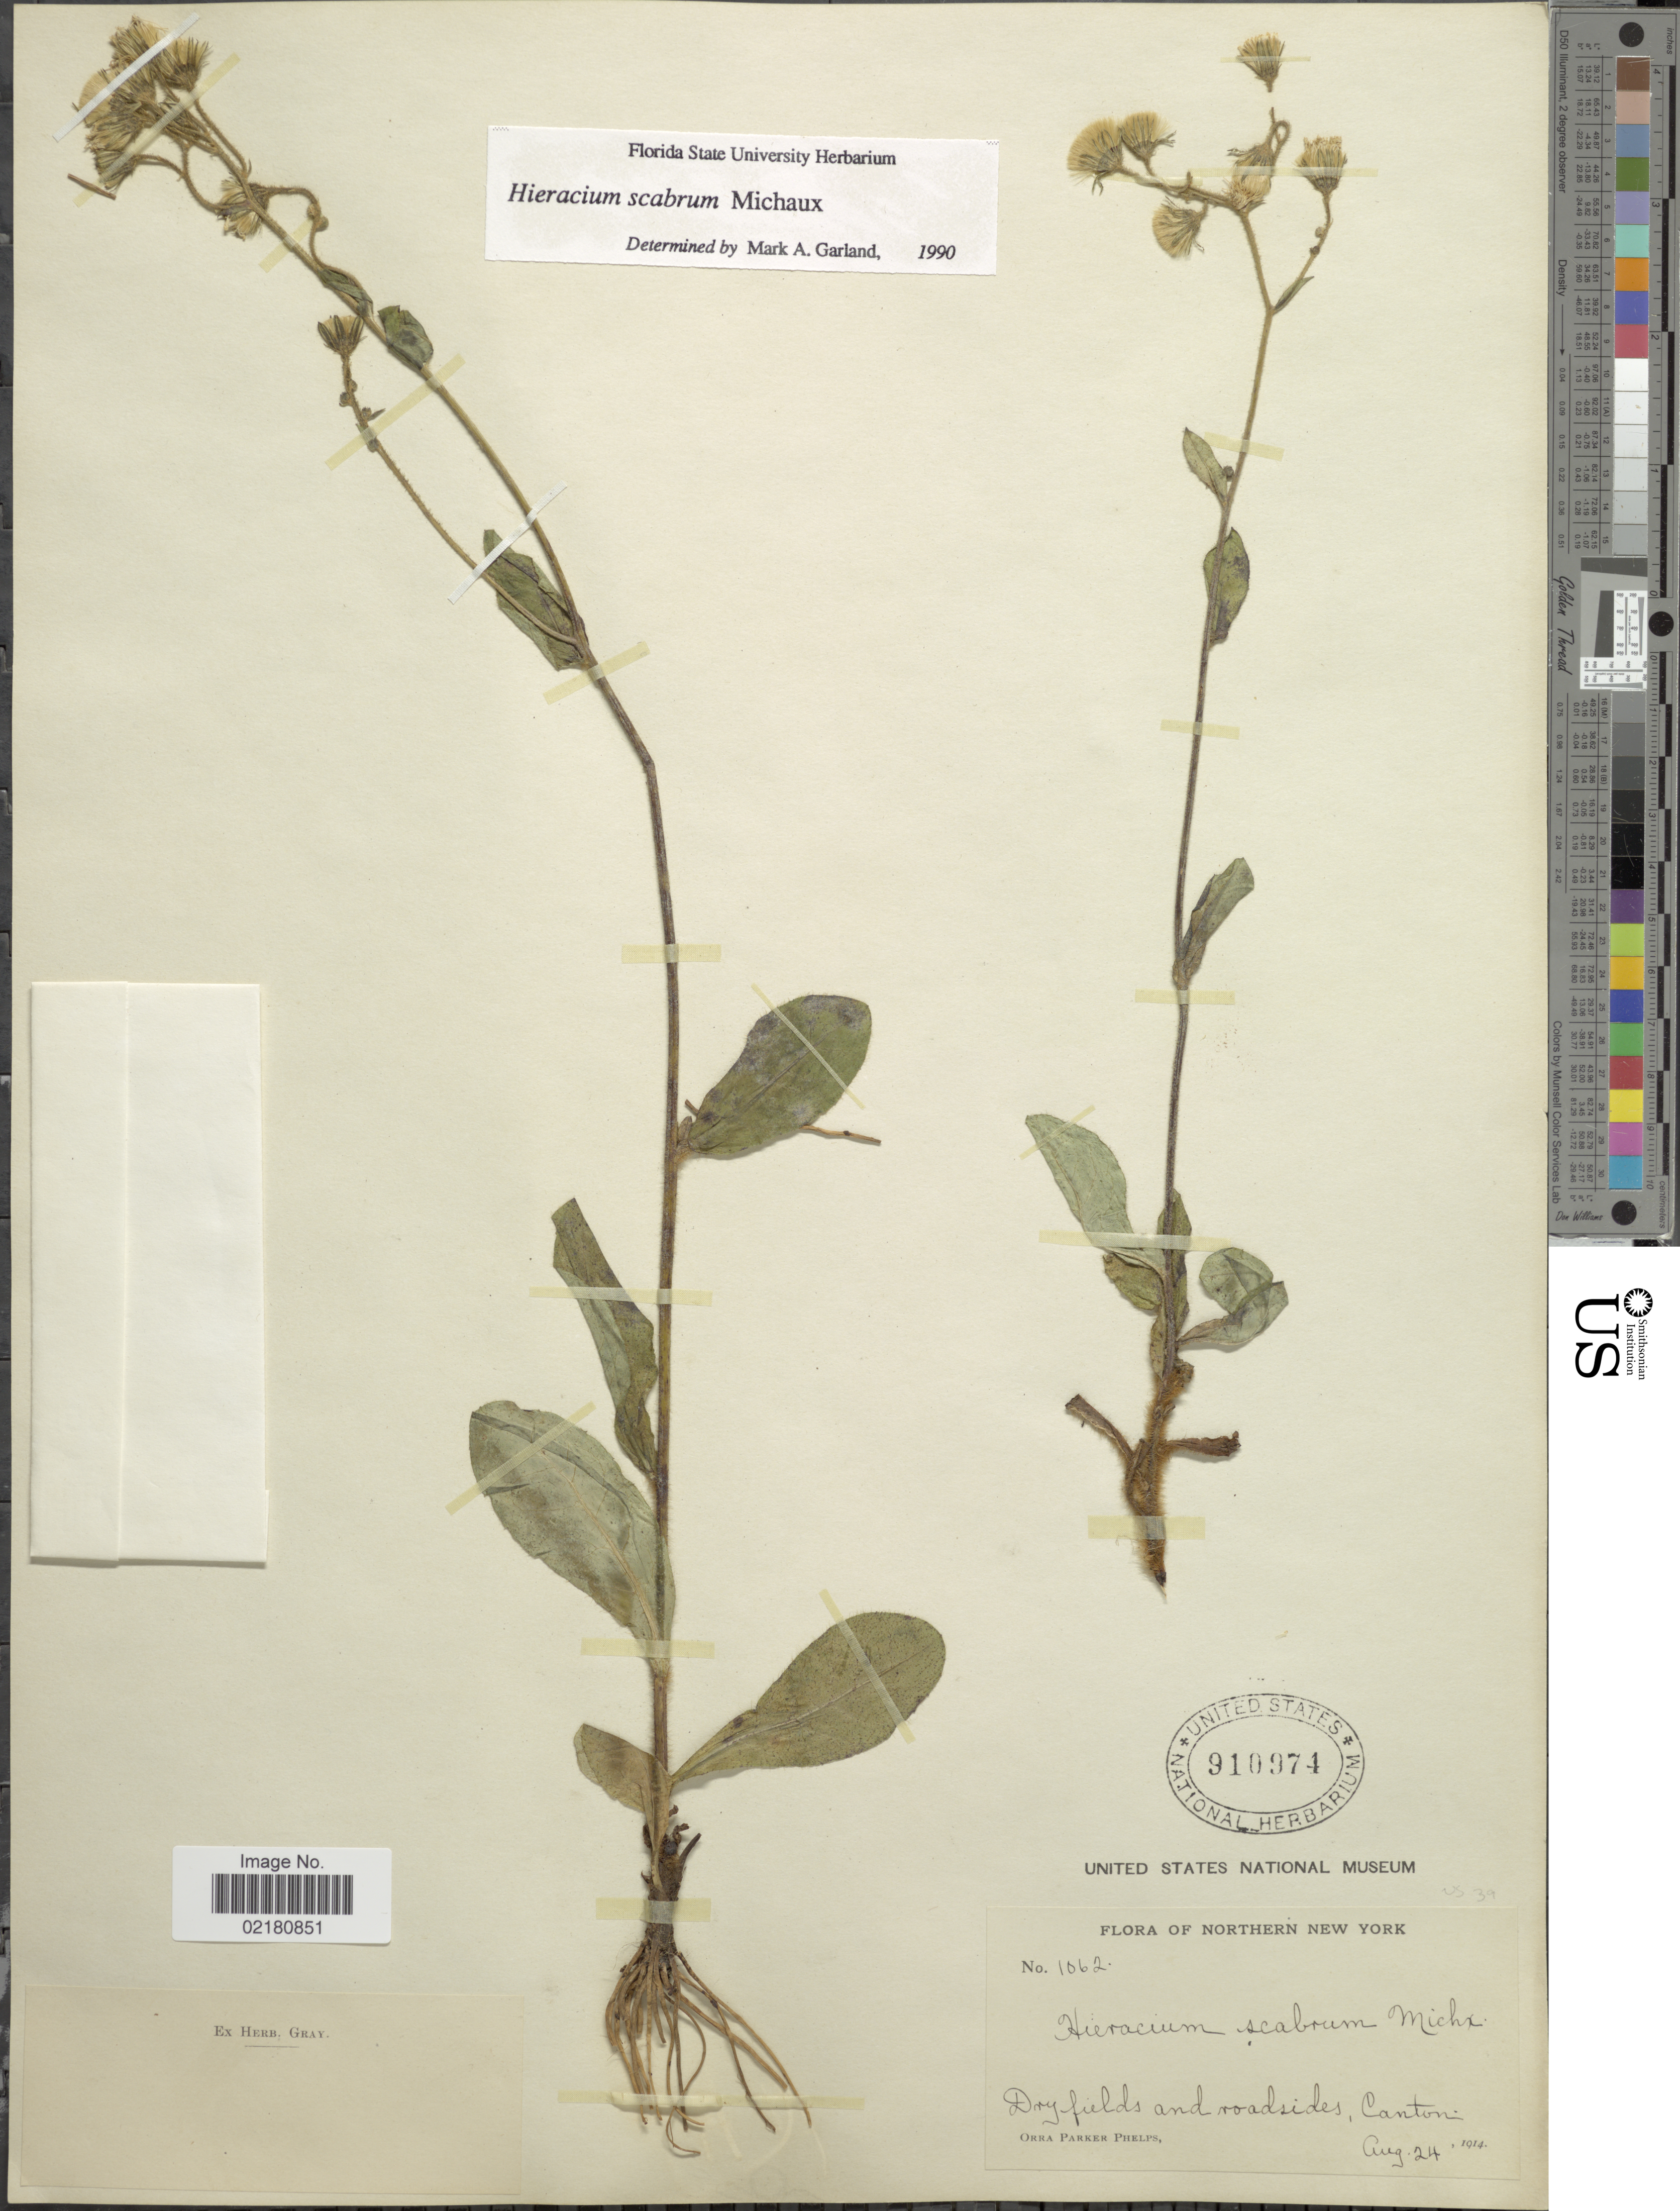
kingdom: Plantae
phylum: Tracheophyta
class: Magnoliopsida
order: Asterales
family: Asteraceae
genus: Pilosella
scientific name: Pilosella verruculata subsp. verruculata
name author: (Link) Soják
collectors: O. P. Phelps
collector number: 1062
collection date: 1914-08-24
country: United States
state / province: New York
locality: Northern New York. Dry fields and roadsides, Canton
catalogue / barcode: US 910974